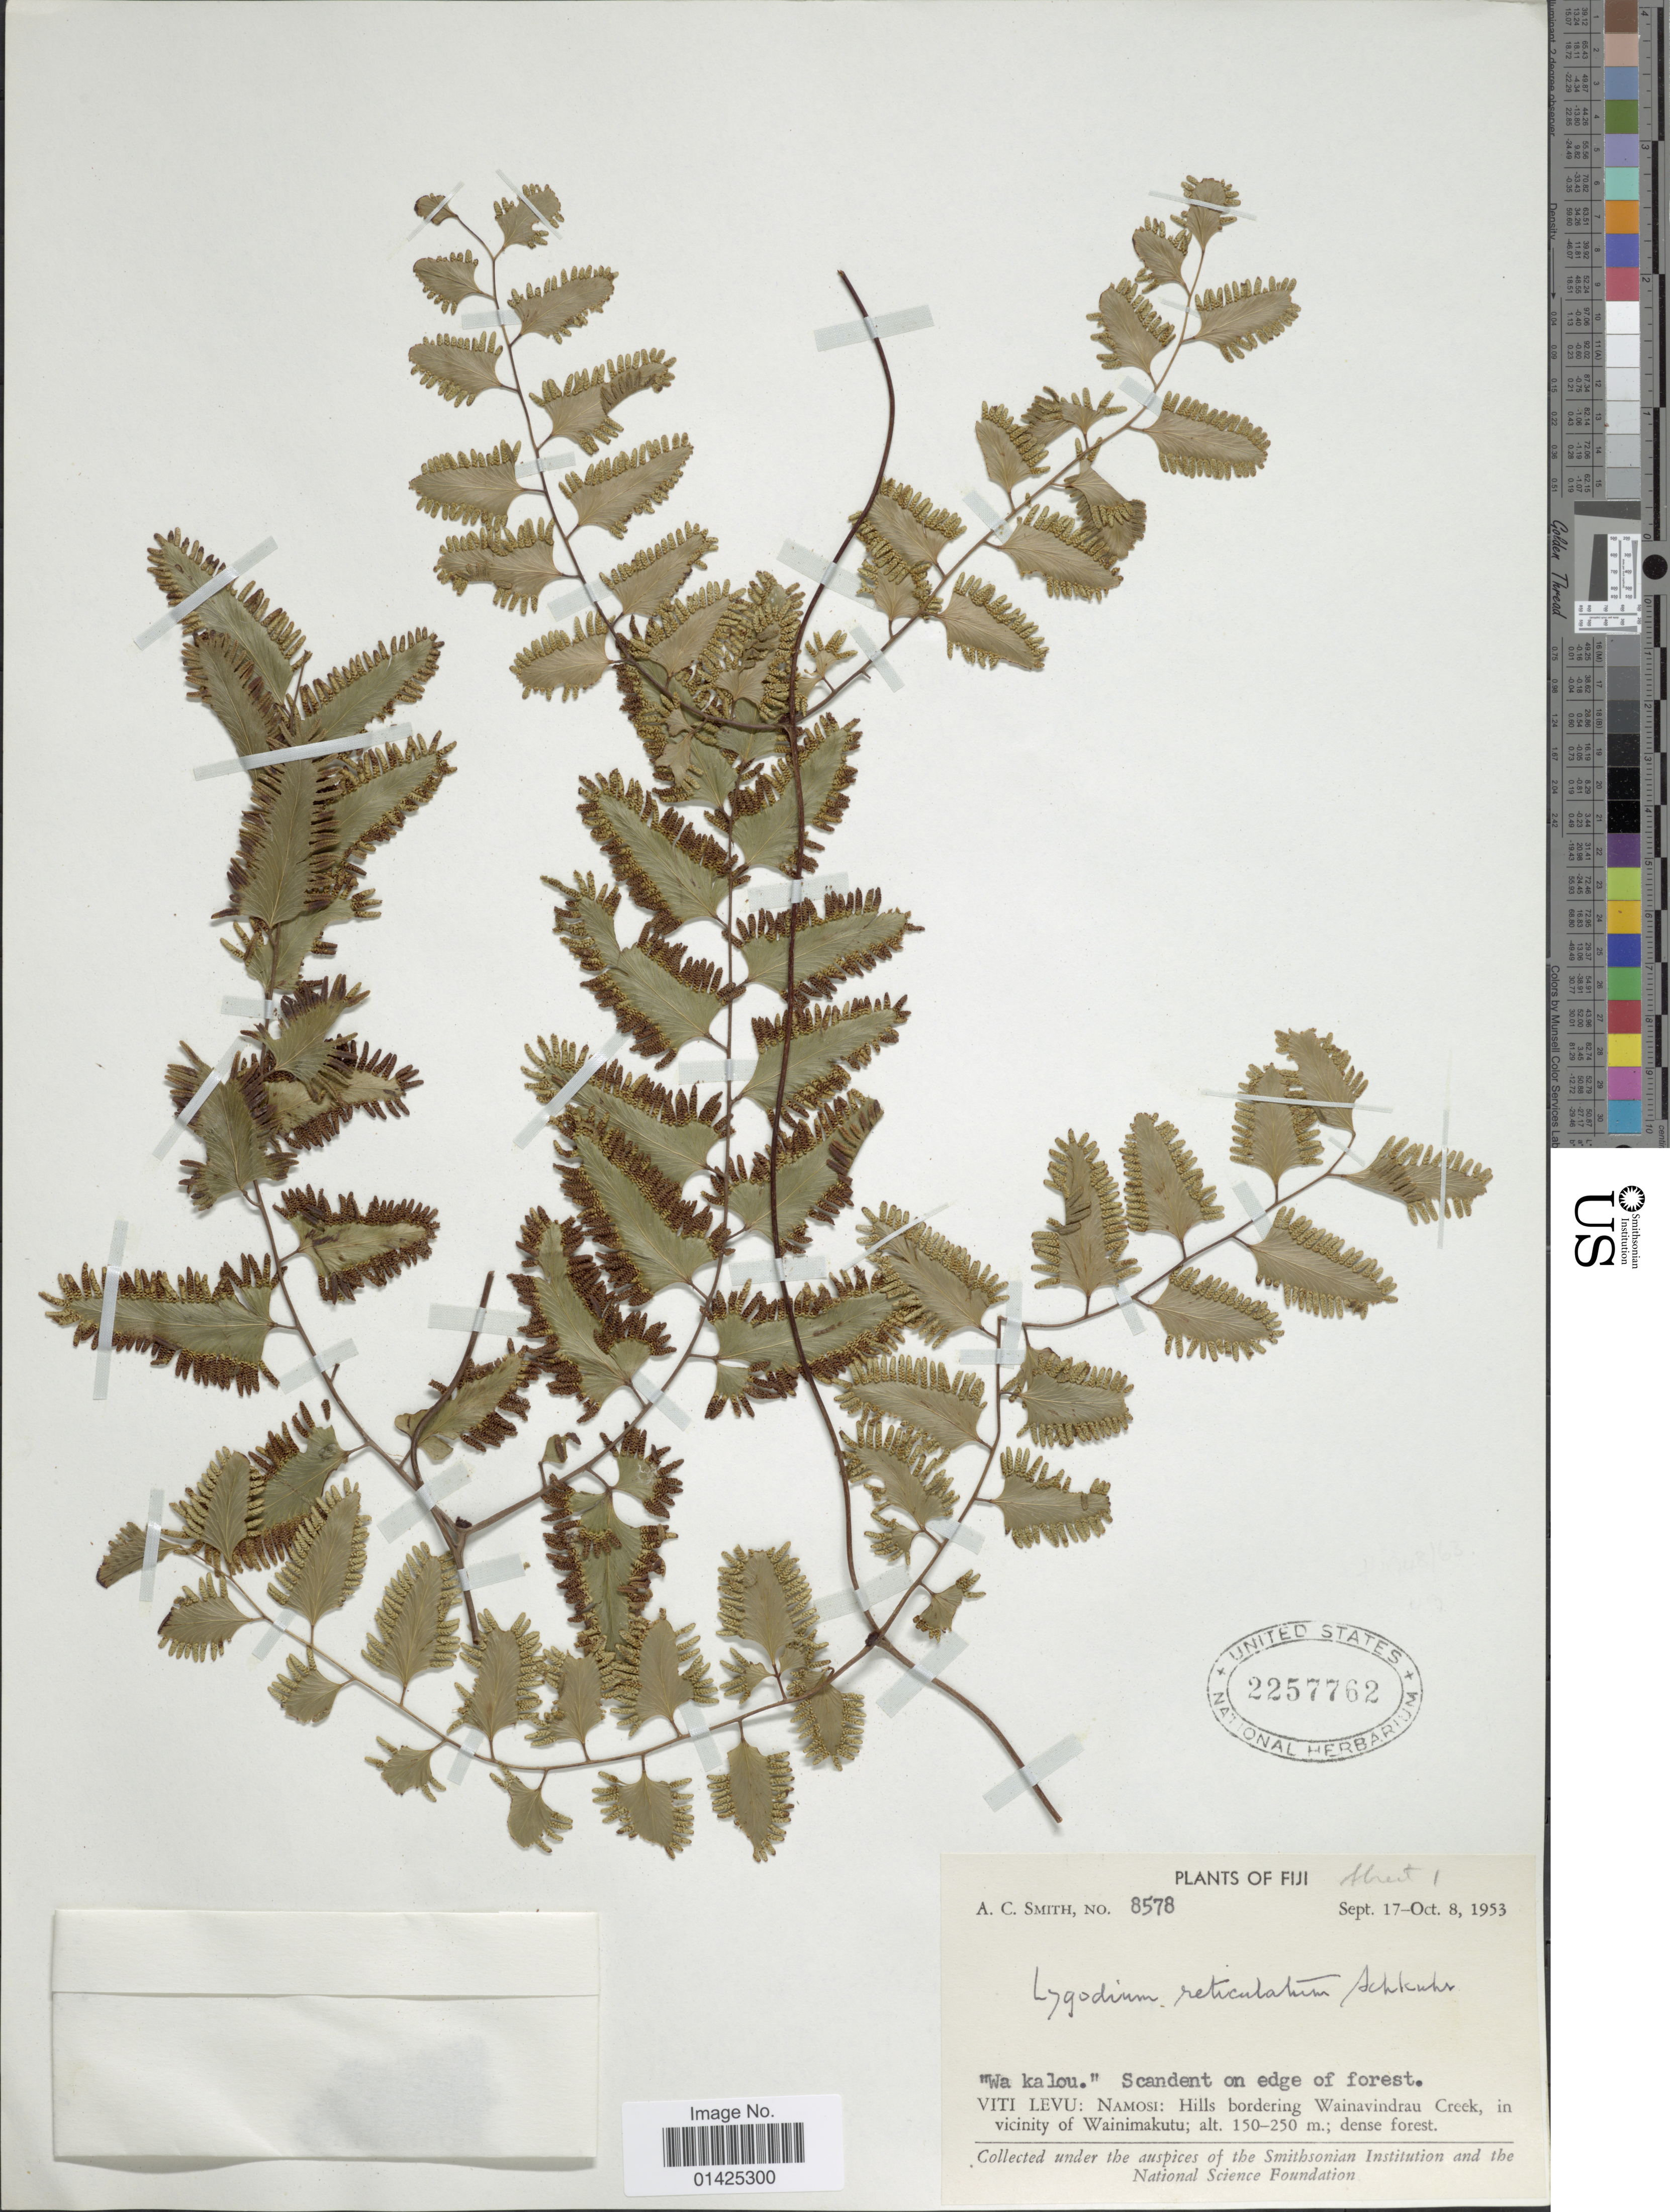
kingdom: Plantae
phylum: Tracheophyta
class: Polypodiopsida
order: Schizaeales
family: Lygodiaceae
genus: Lygodium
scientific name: Lygodium reticulatum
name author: Schkuhr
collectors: A. C. Smith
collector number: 8578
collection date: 1953-09-17/1953-10-08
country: Fiji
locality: Namosi: Hills bordering Wainavindrau Creek, in vicinity of Wainimakutu, dense forest.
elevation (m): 150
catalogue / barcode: US 2257762